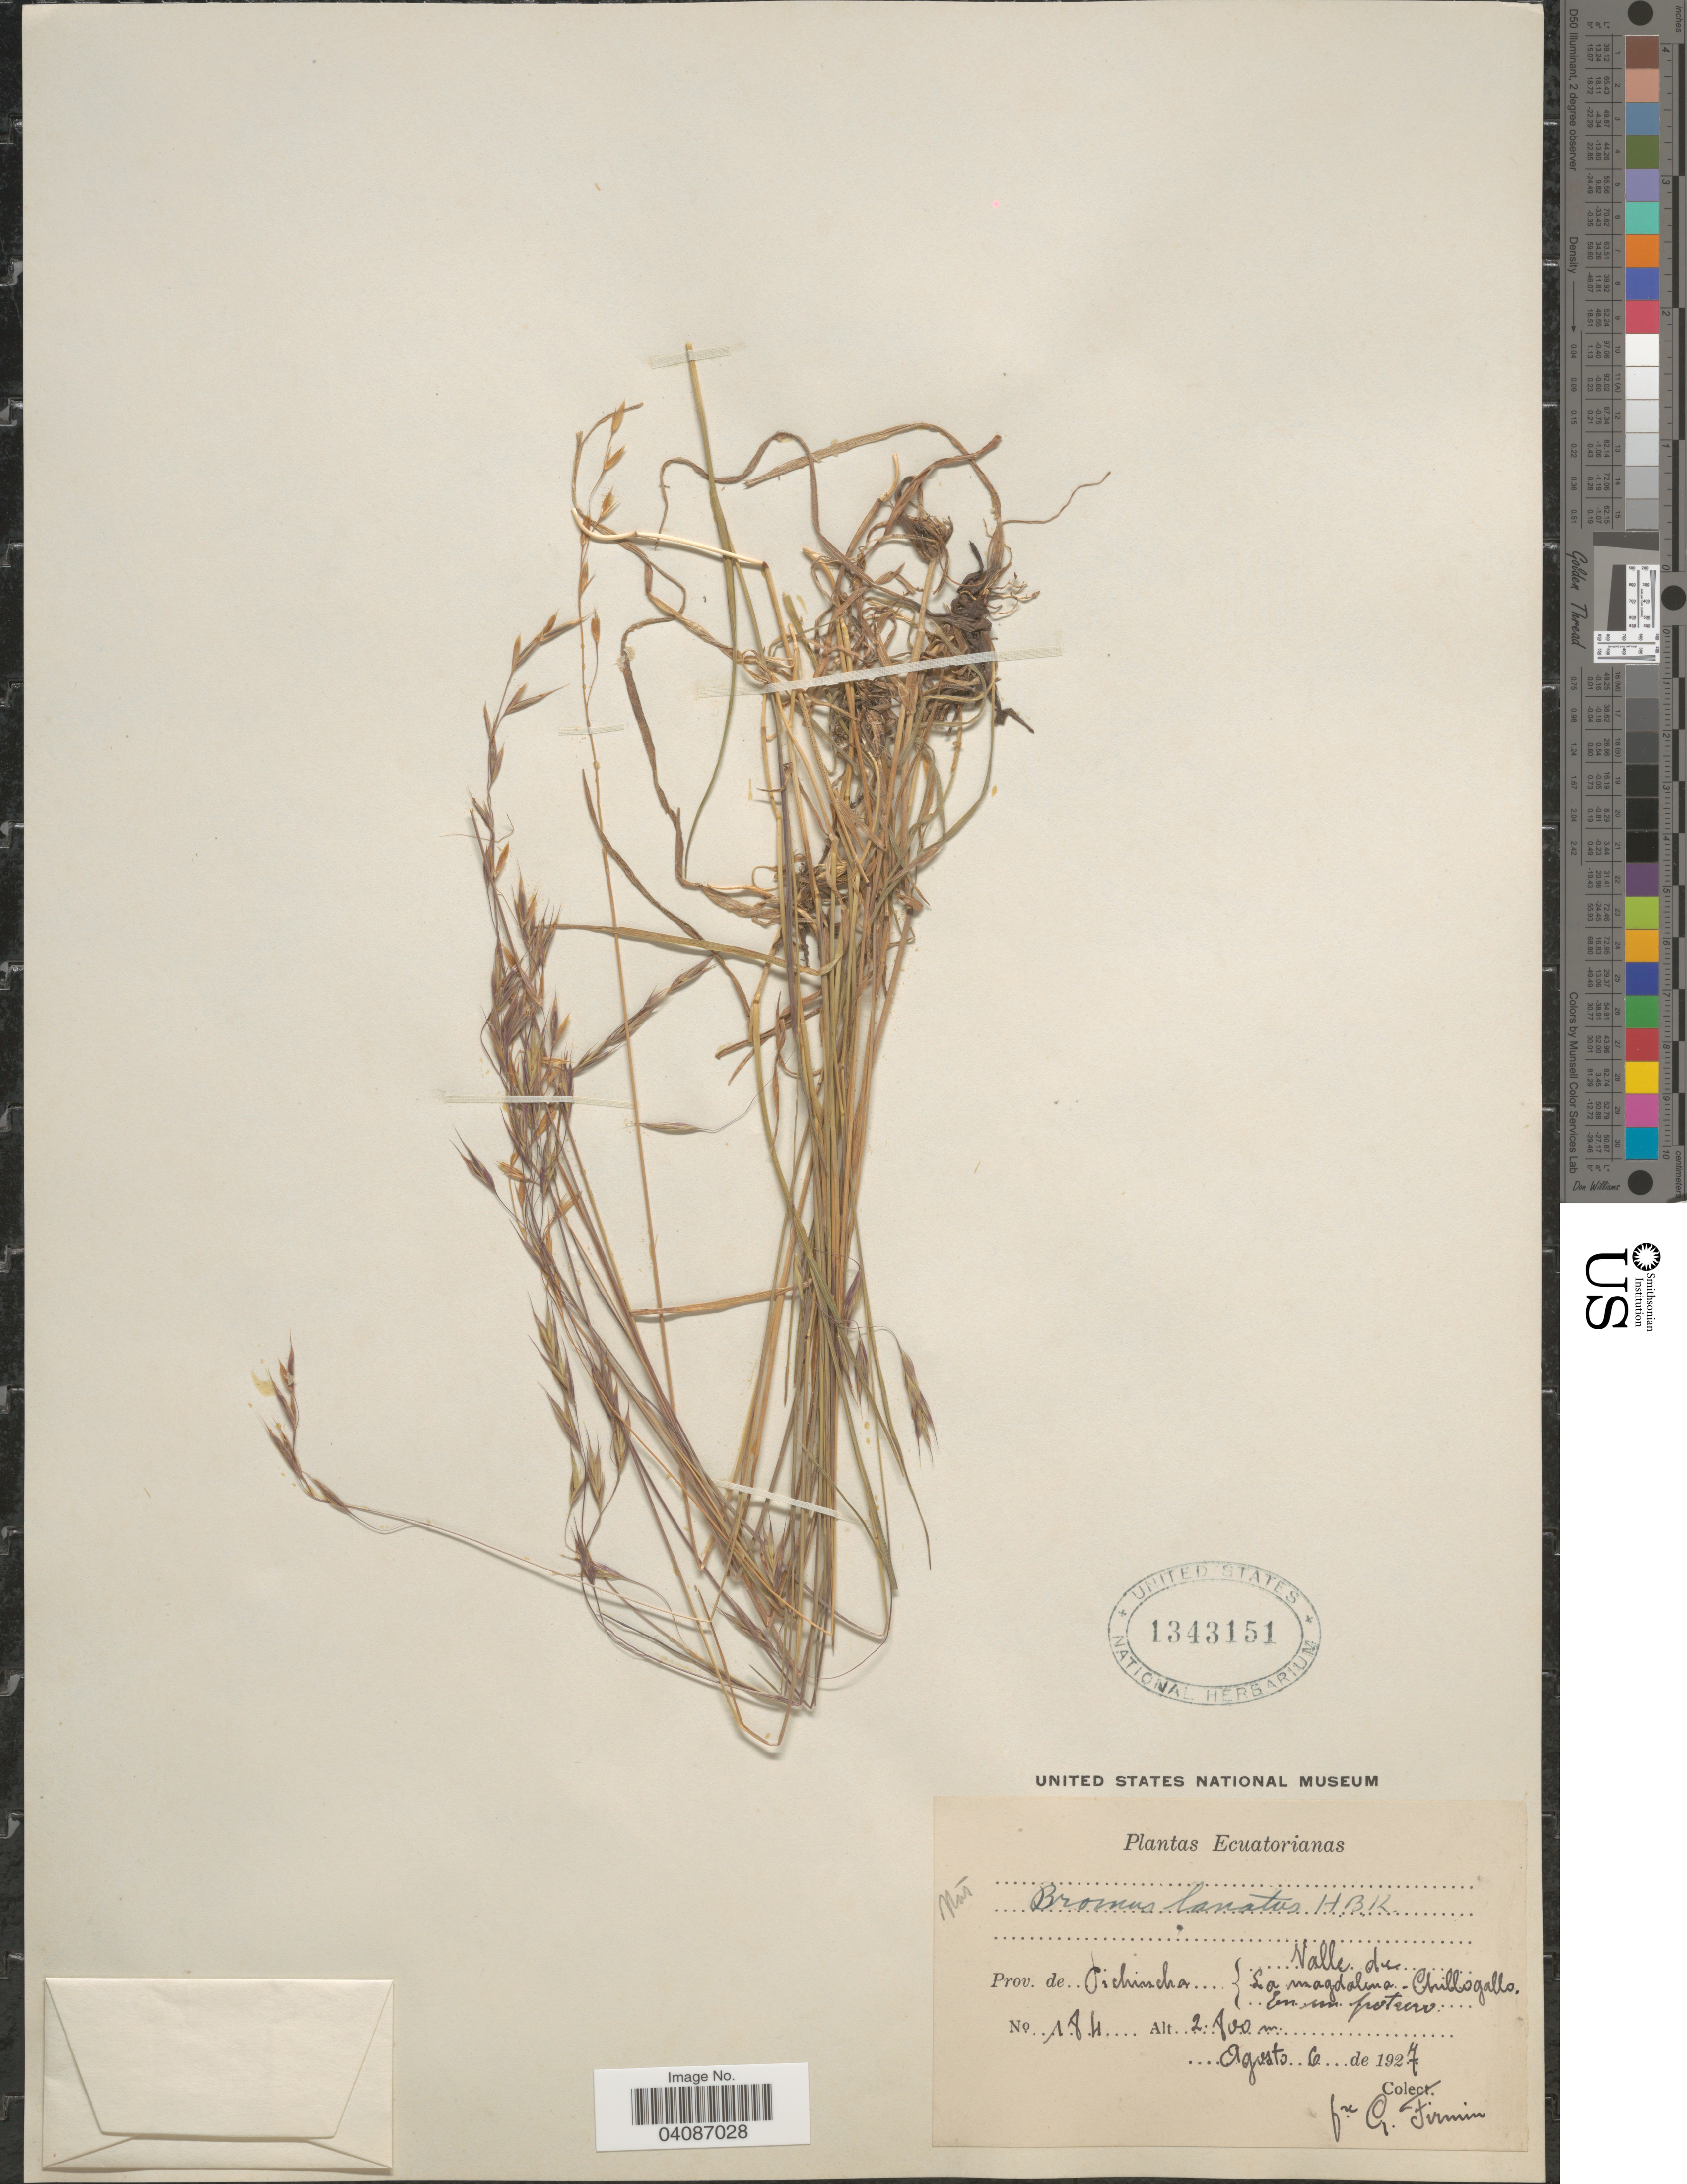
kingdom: Plantae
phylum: Tracheophyta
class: Liliopsida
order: Poales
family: Poaceae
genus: Bromus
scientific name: Bromus lanatus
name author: Kunth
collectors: F. Firmin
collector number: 184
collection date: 1927-08-06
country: Ecuador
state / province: Pichincha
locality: Valle de La Magdalena Chillogallo. En un potrero.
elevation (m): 2800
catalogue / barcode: US 1343151